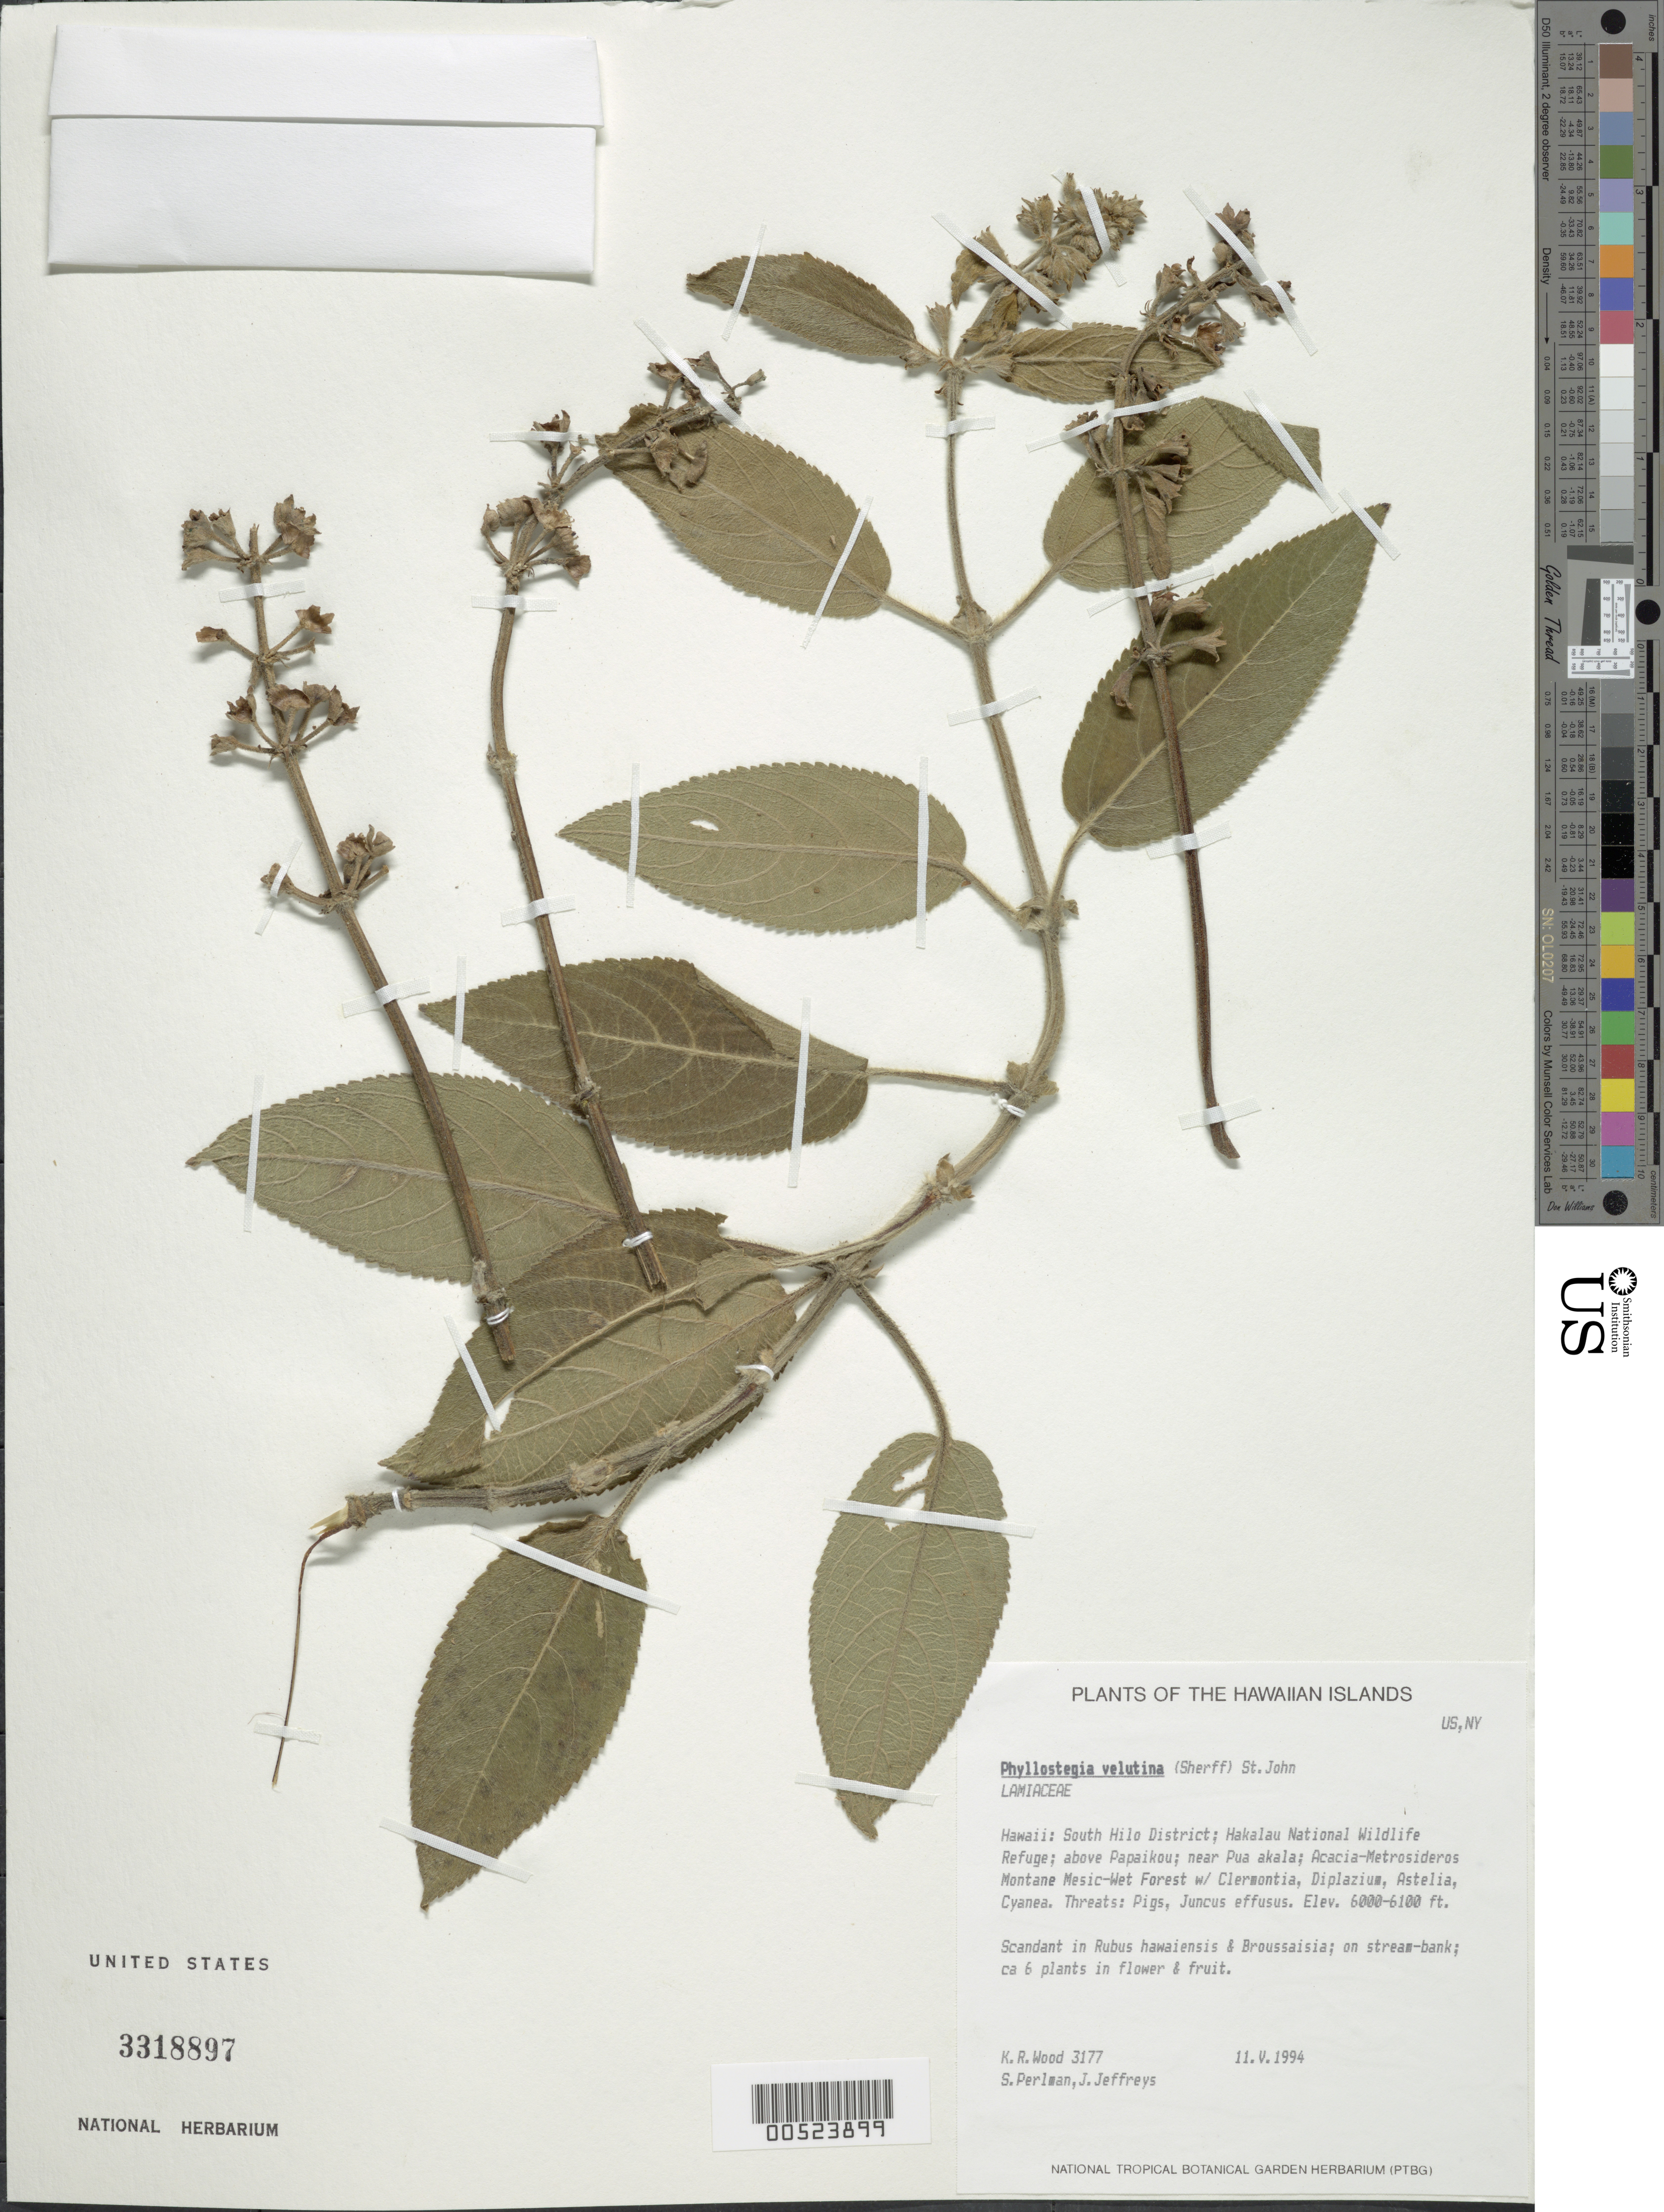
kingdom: Plantae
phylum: Tracheophyta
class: Magnoliopsida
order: Lamiales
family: Lamiaceae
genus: Phyllostegia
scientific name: Phyllostegia velutina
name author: (Sherff) H. St. John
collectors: K. R. Wood, S. P. Perlman & J. Jeffreys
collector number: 3177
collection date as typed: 11 May 1994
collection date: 1994-05-11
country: United States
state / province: Hawaii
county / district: Hawaii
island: Hawaii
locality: S Hilo Dist, Hakalau National Wildlife Refuge, above Papaikou, near Pua akala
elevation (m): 1829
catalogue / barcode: US 3318897